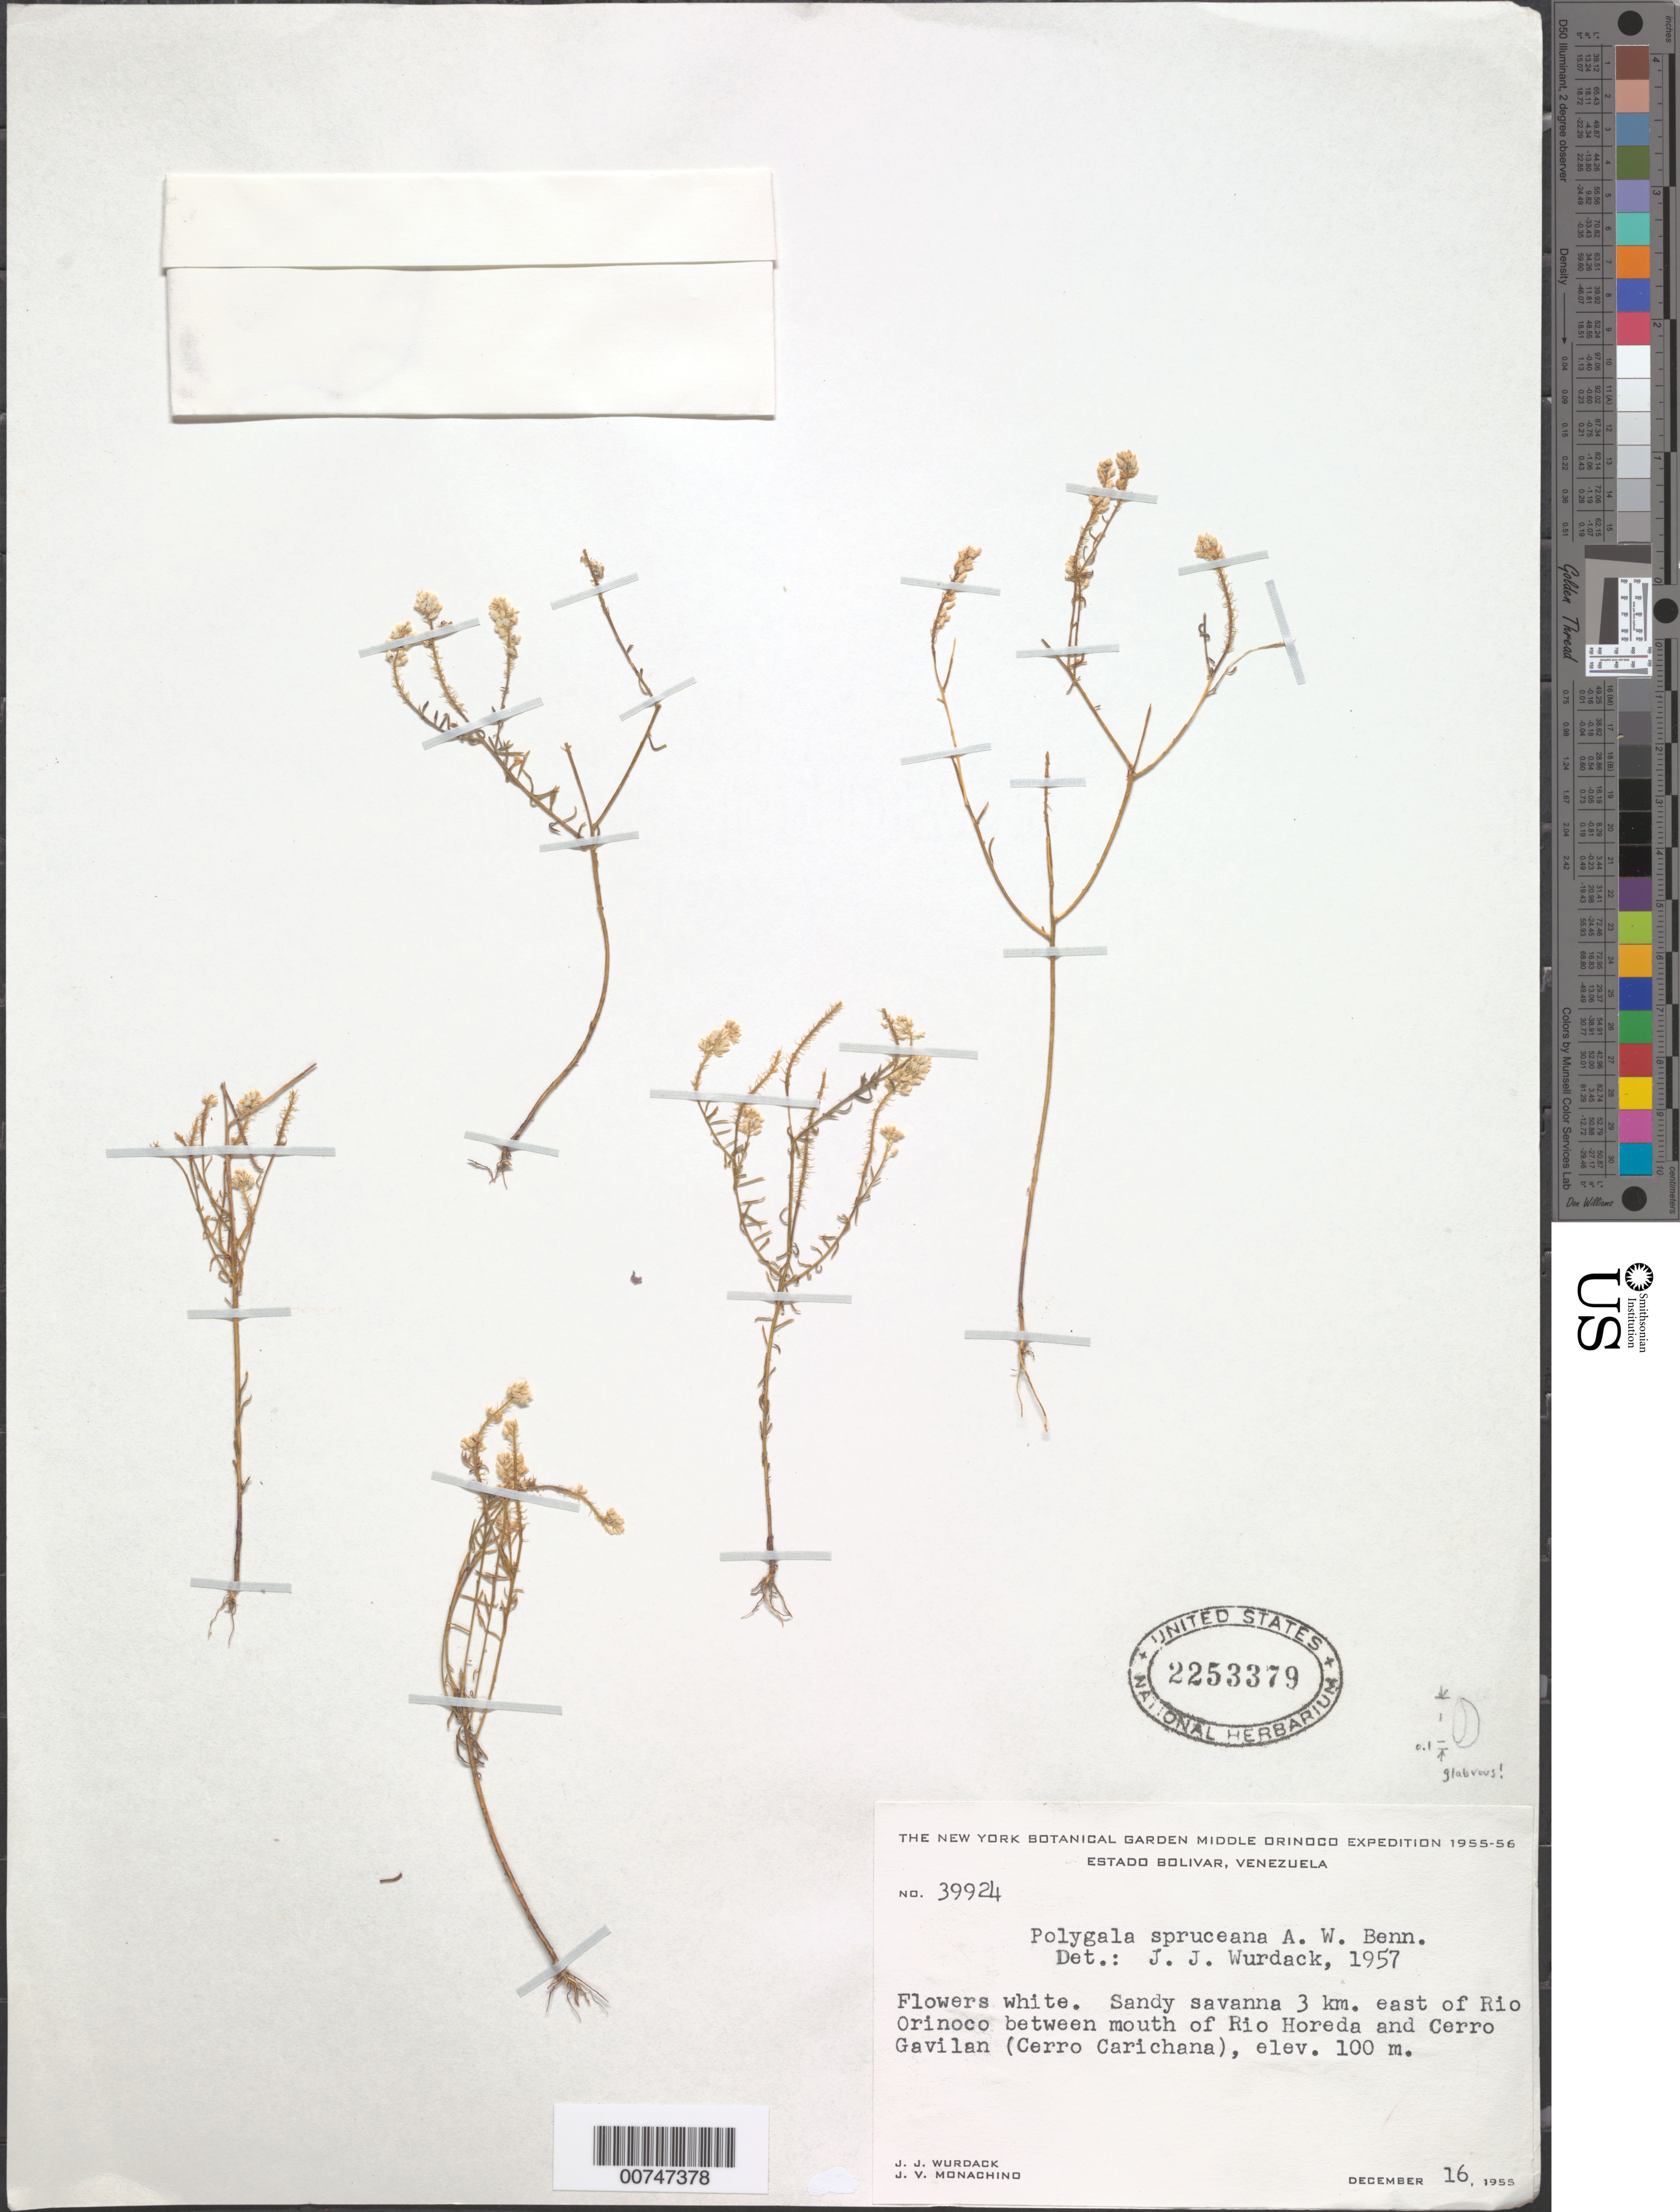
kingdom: Plantae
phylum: Tracheophyta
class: Magnoliopsida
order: Fabales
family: Polygalaceae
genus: Polygala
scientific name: Polygala spruceana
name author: A.W. Benn.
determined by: Wurdack, John J., (US), US (UNITED STATES)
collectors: J. J. Wurdack & J. V. Monachino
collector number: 39924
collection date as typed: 16-Dec-55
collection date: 1955-12-16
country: Venezuela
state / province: Bolívar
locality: Río Orinoco, 1-3 km E of, between mouth of Río Horeda & Cerro Gavilan (Cerro Carichana)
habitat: Sandy savanna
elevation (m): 100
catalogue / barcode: US 2253379